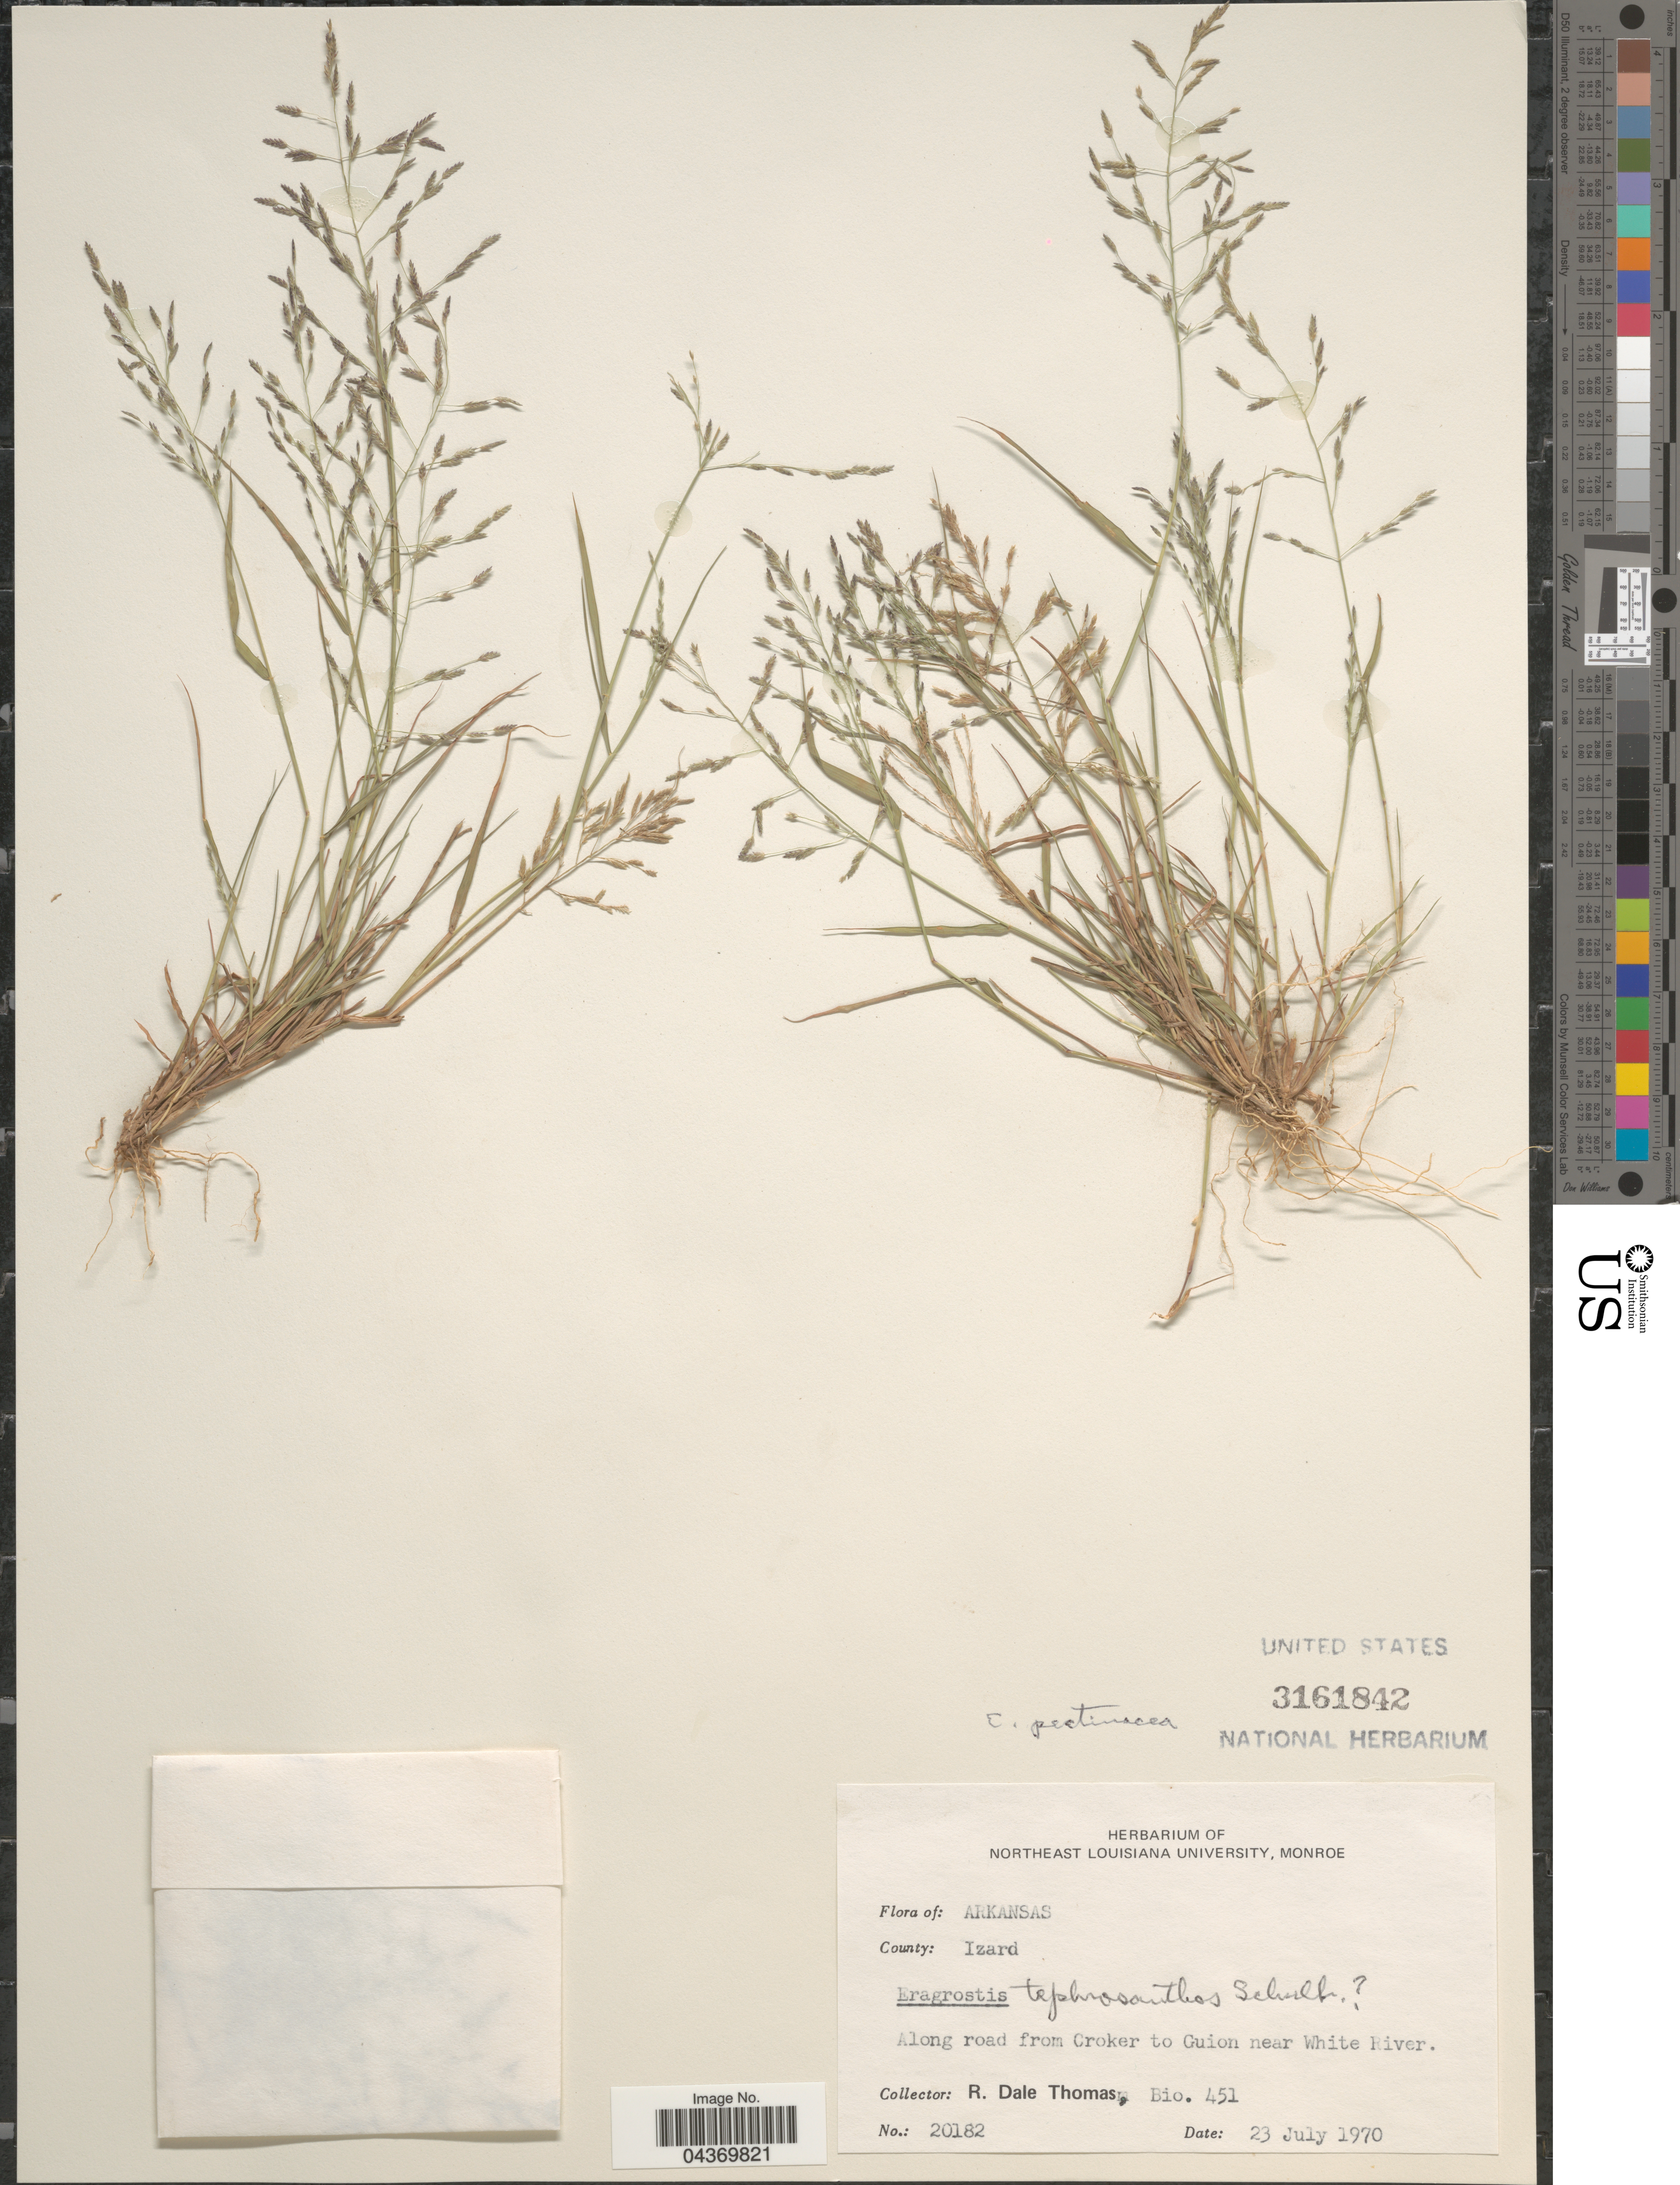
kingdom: Plantae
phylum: Tracheophyta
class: Liliopsida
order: Poales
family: Poaceae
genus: Eragrostis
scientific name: Eragrostis pectinacea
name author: (Michx.) Nees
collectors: R. Thomas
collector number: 20182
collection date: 1970-07-23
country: United States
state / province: Arkansas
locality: County: Izard. Along road from Croker to Guion near White River.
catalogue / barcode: US 3161842